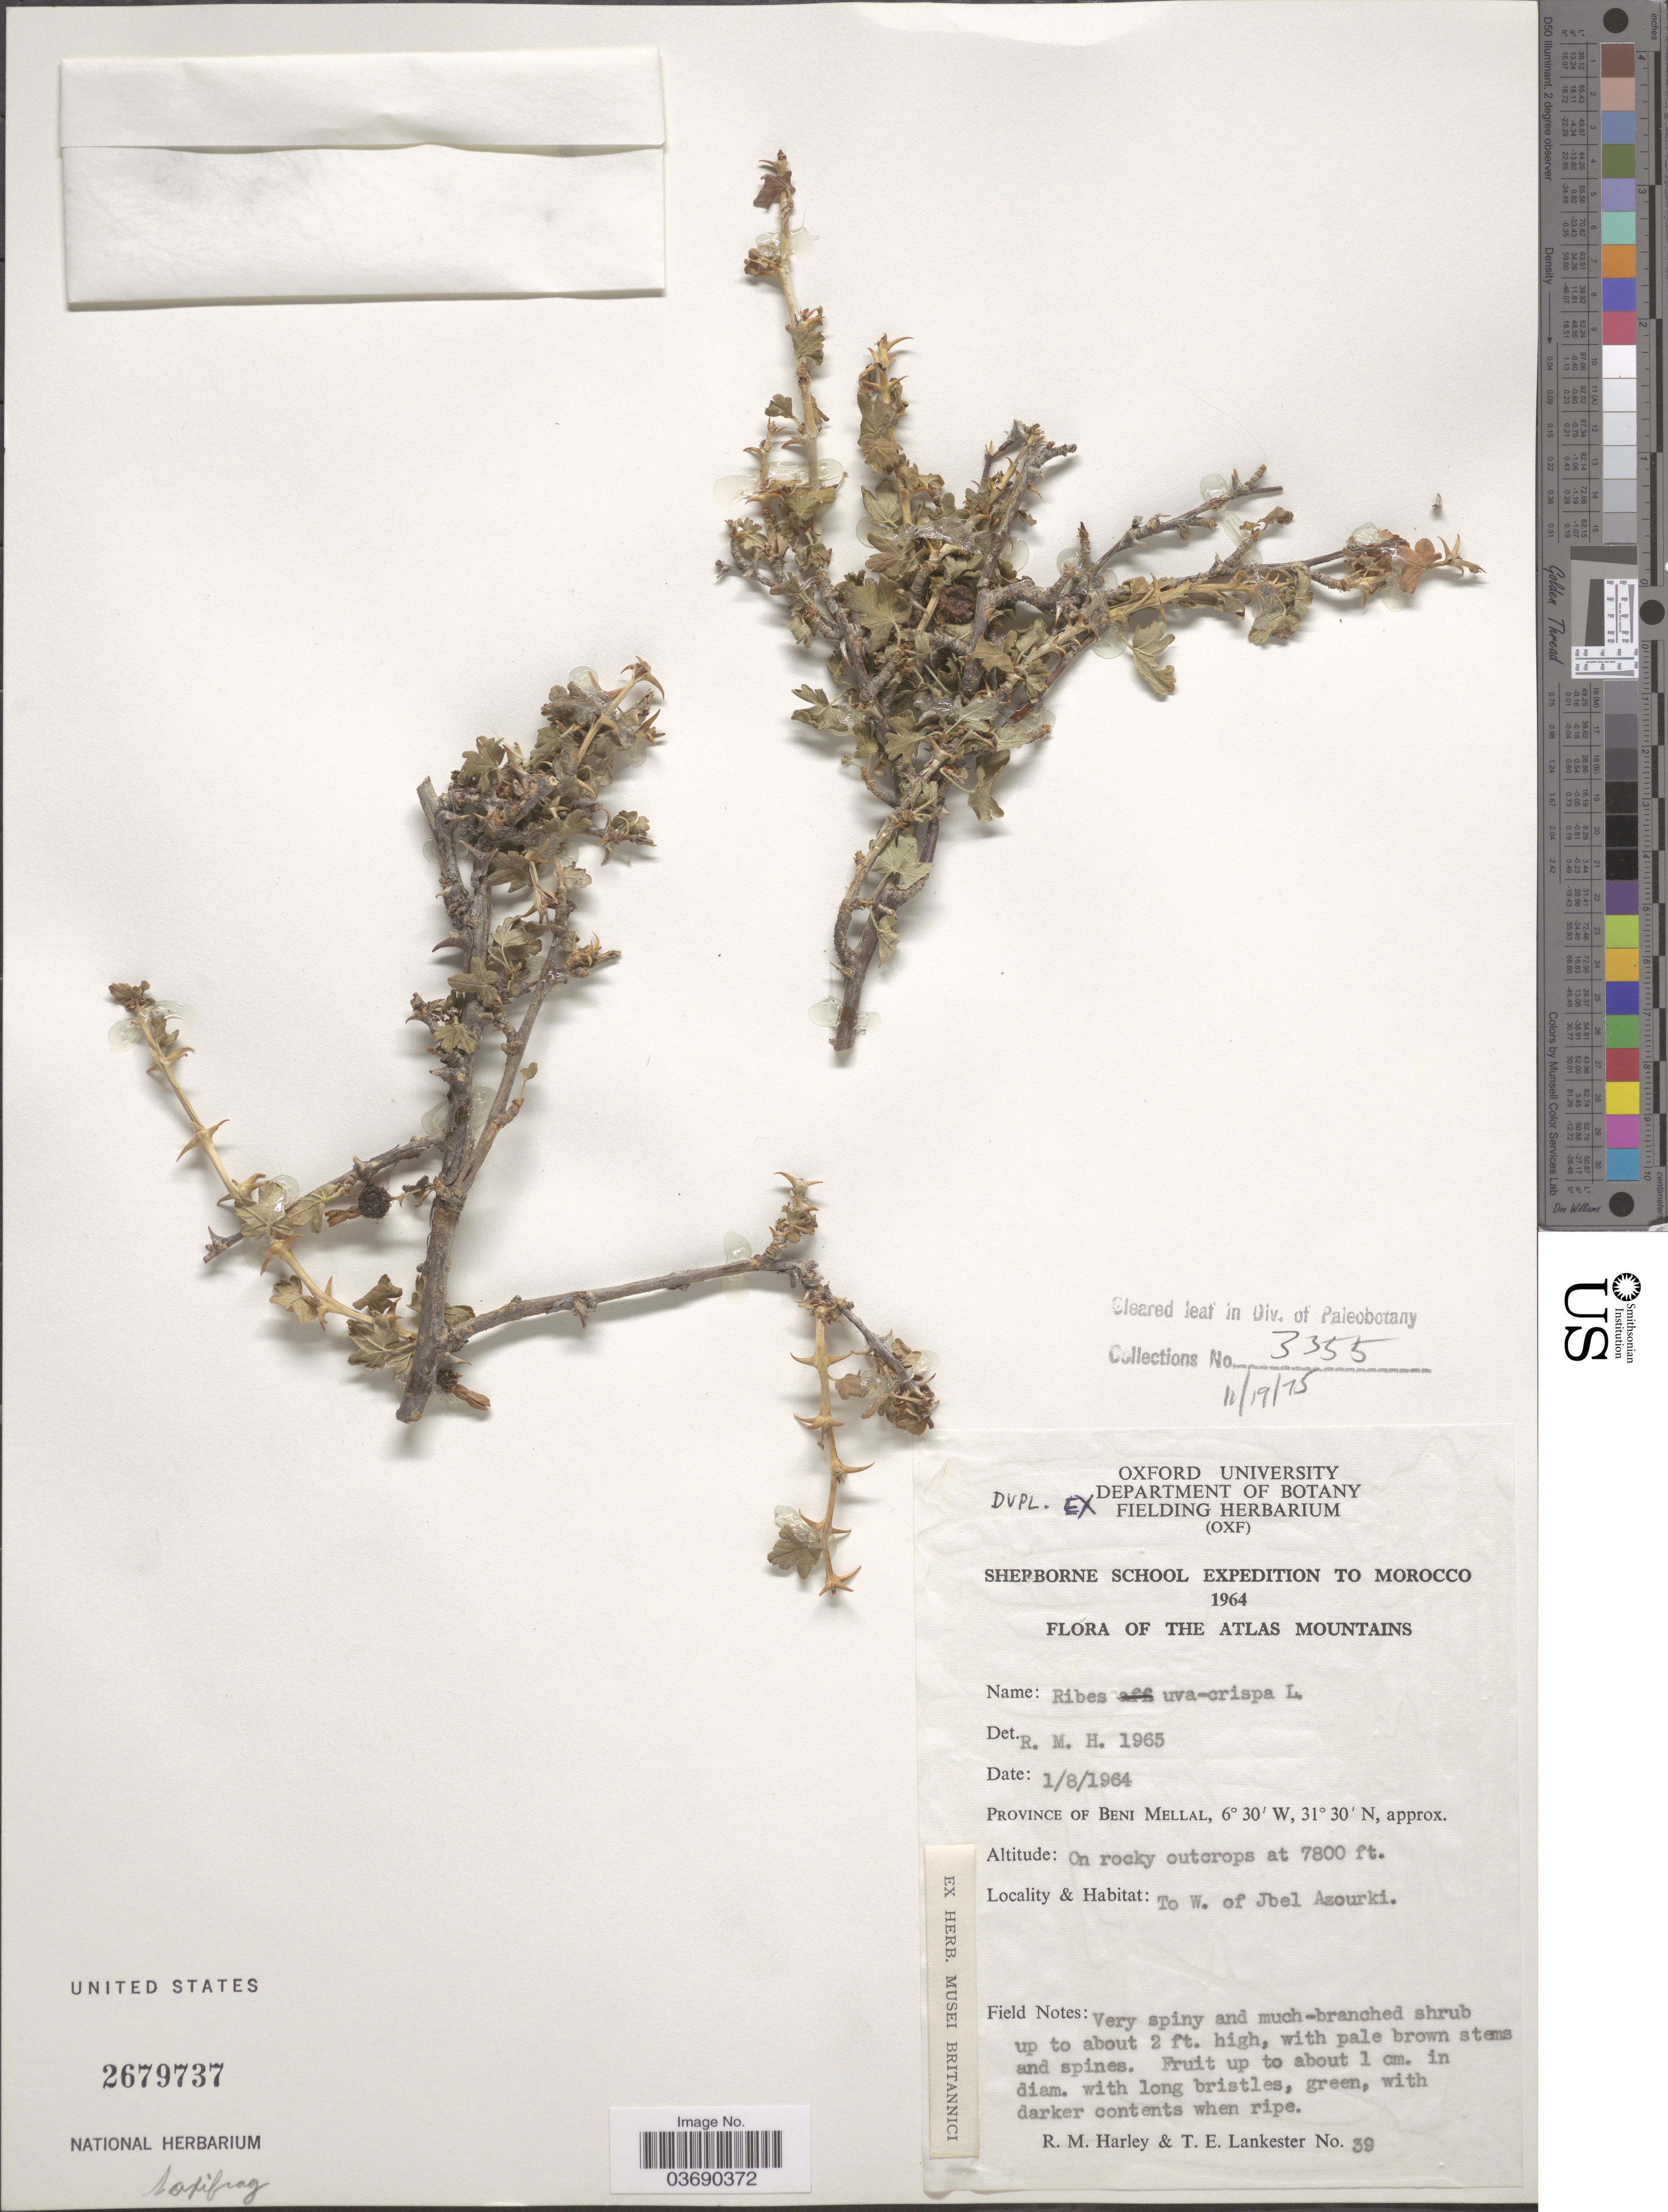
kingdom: Plantae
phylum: Tracheophyta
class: Magnoliopsida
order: Saxifragales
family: Grossulariaceae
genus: Ribes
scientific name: Ribes uva-crispa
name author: L.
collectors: R. M. Harley & T. Lankester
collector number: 39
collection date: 1964-08-01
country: Morocco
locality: Morocco. The Atlas Mountains. Province of Beni Mellal. To W. of Jbel Azourki.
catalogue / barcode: US 2679737